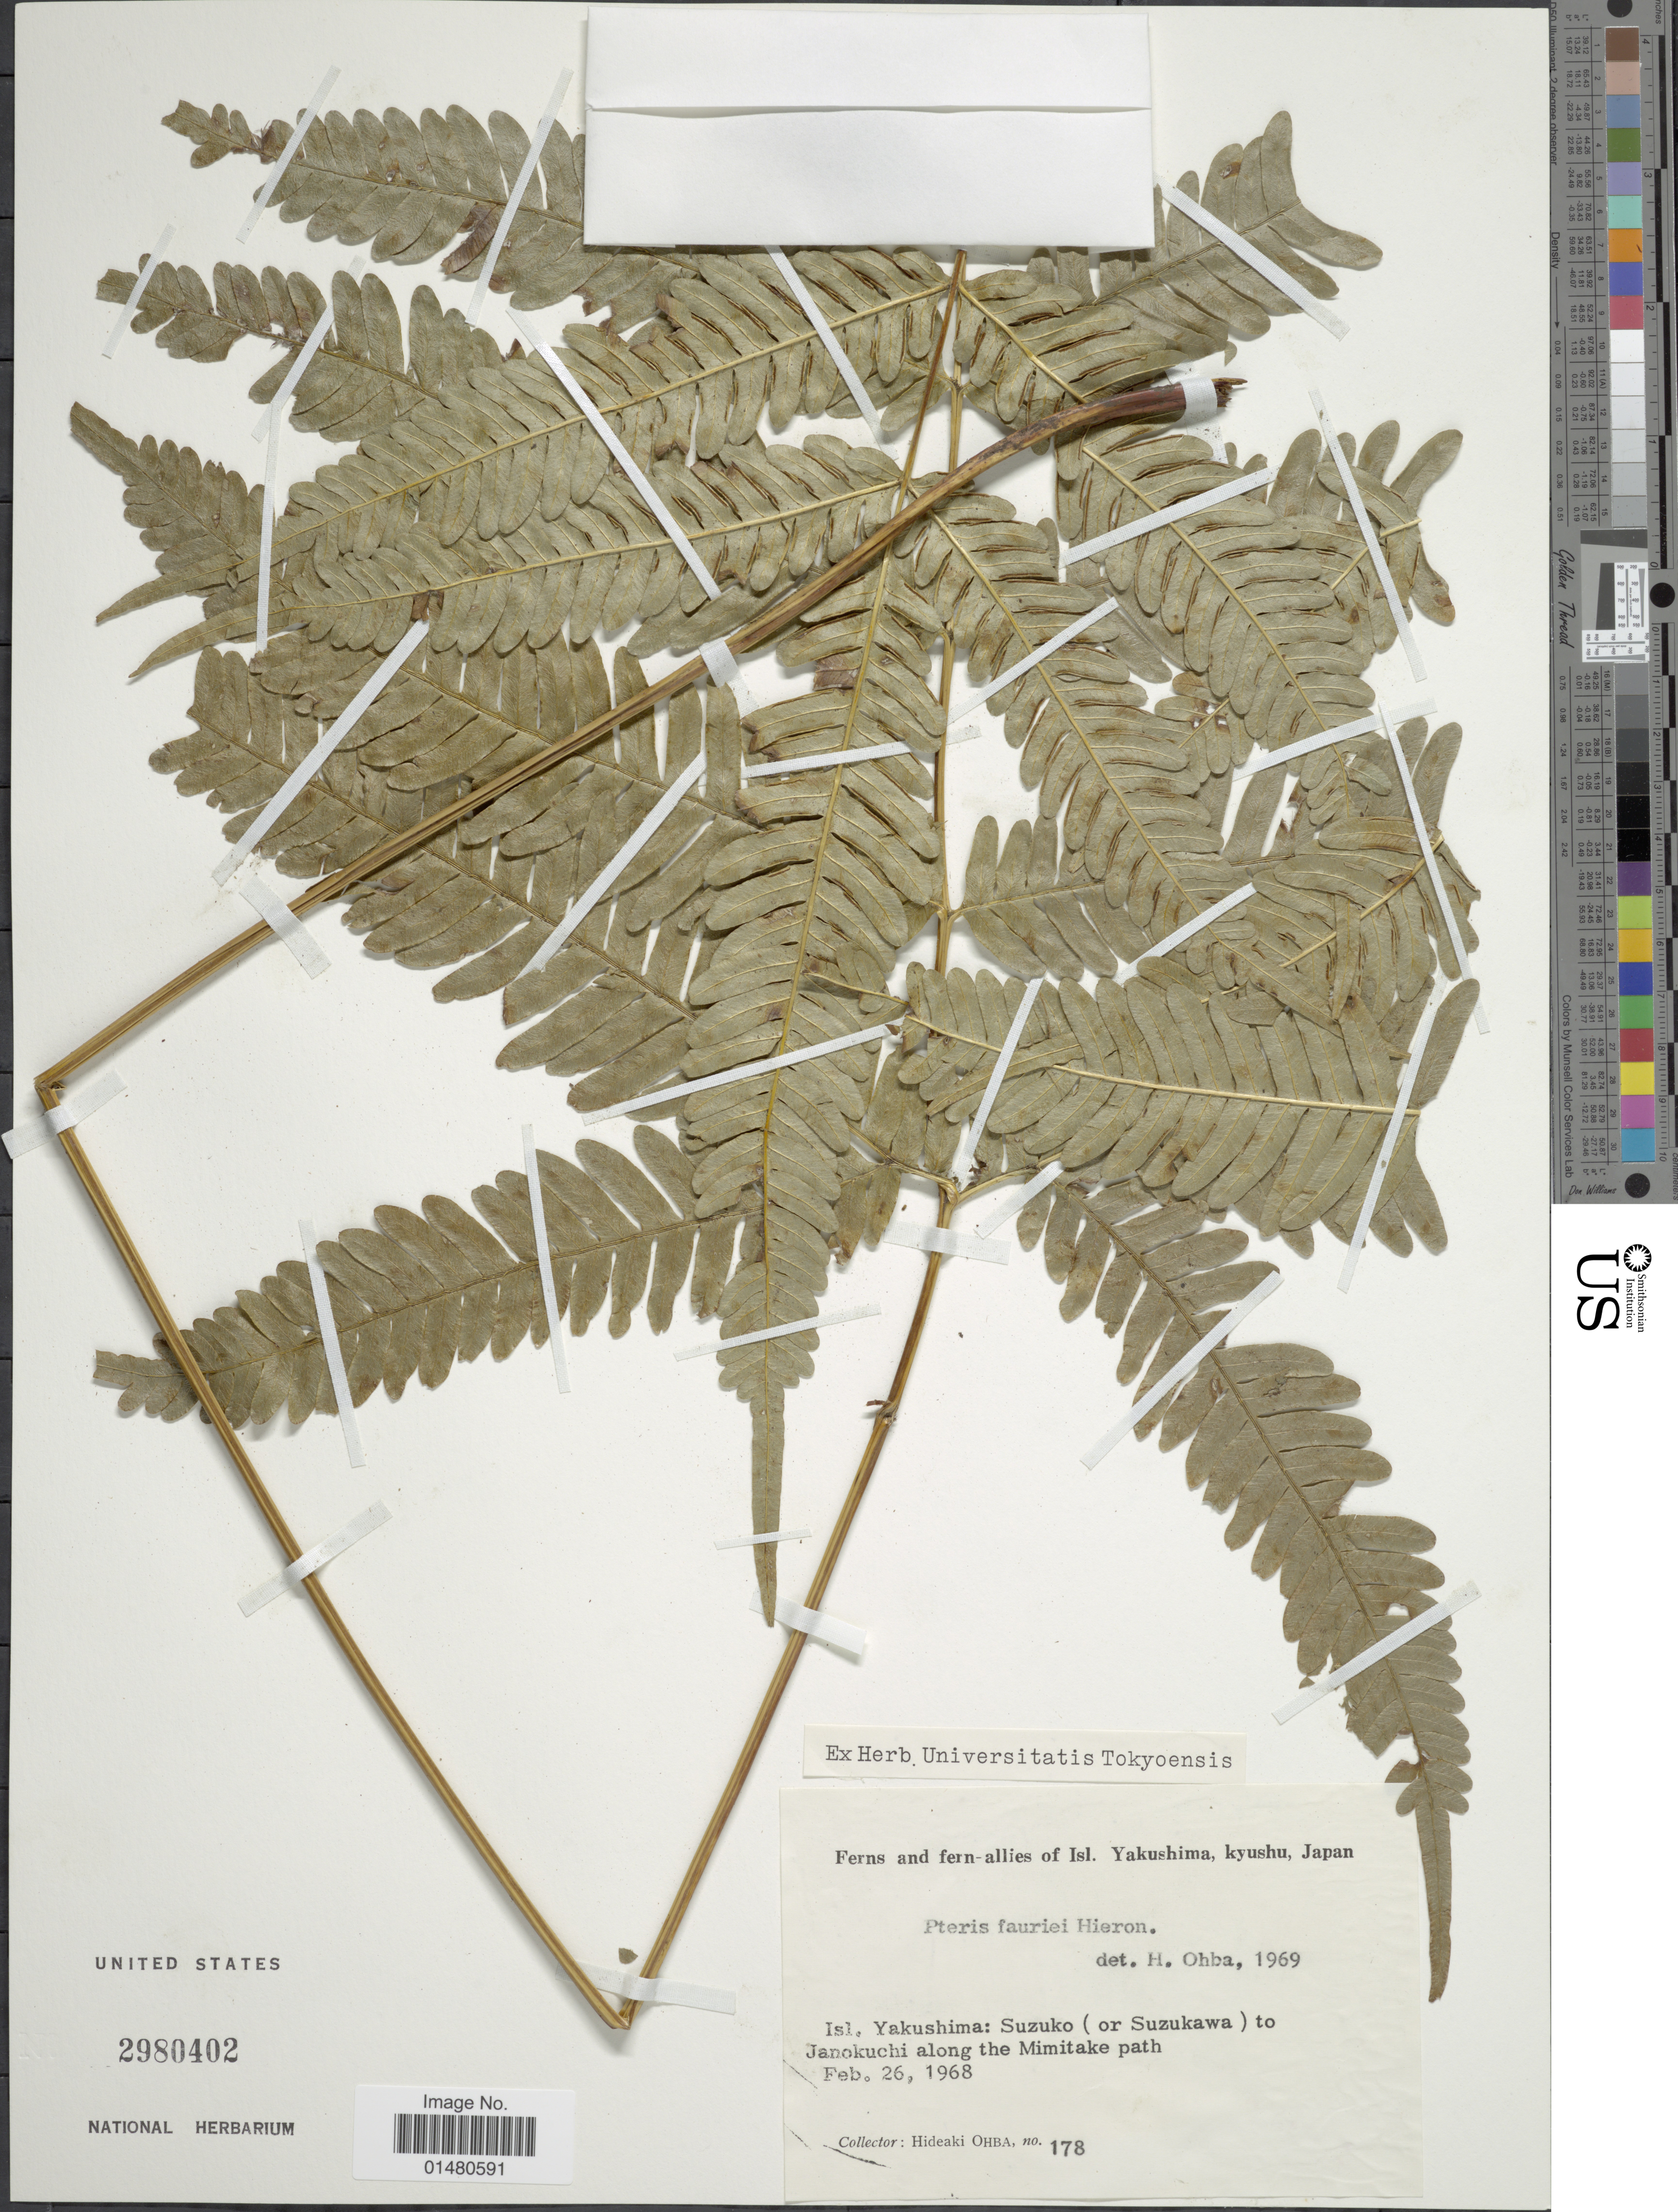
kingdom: Plantae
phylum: Tracheophyta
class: Polypodiopsida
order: Polypodiales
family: Pteridaceae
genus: Pteris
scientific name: Pteris fauriei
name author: Hieron.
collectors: H. Ohba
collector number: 178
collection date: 1968-02-26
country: Japan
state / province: Kagosima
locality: Isl. Yakushima: Suzuko (or Suzukawa) to Janokuchi along the MImitake path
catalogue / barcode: US 2980402